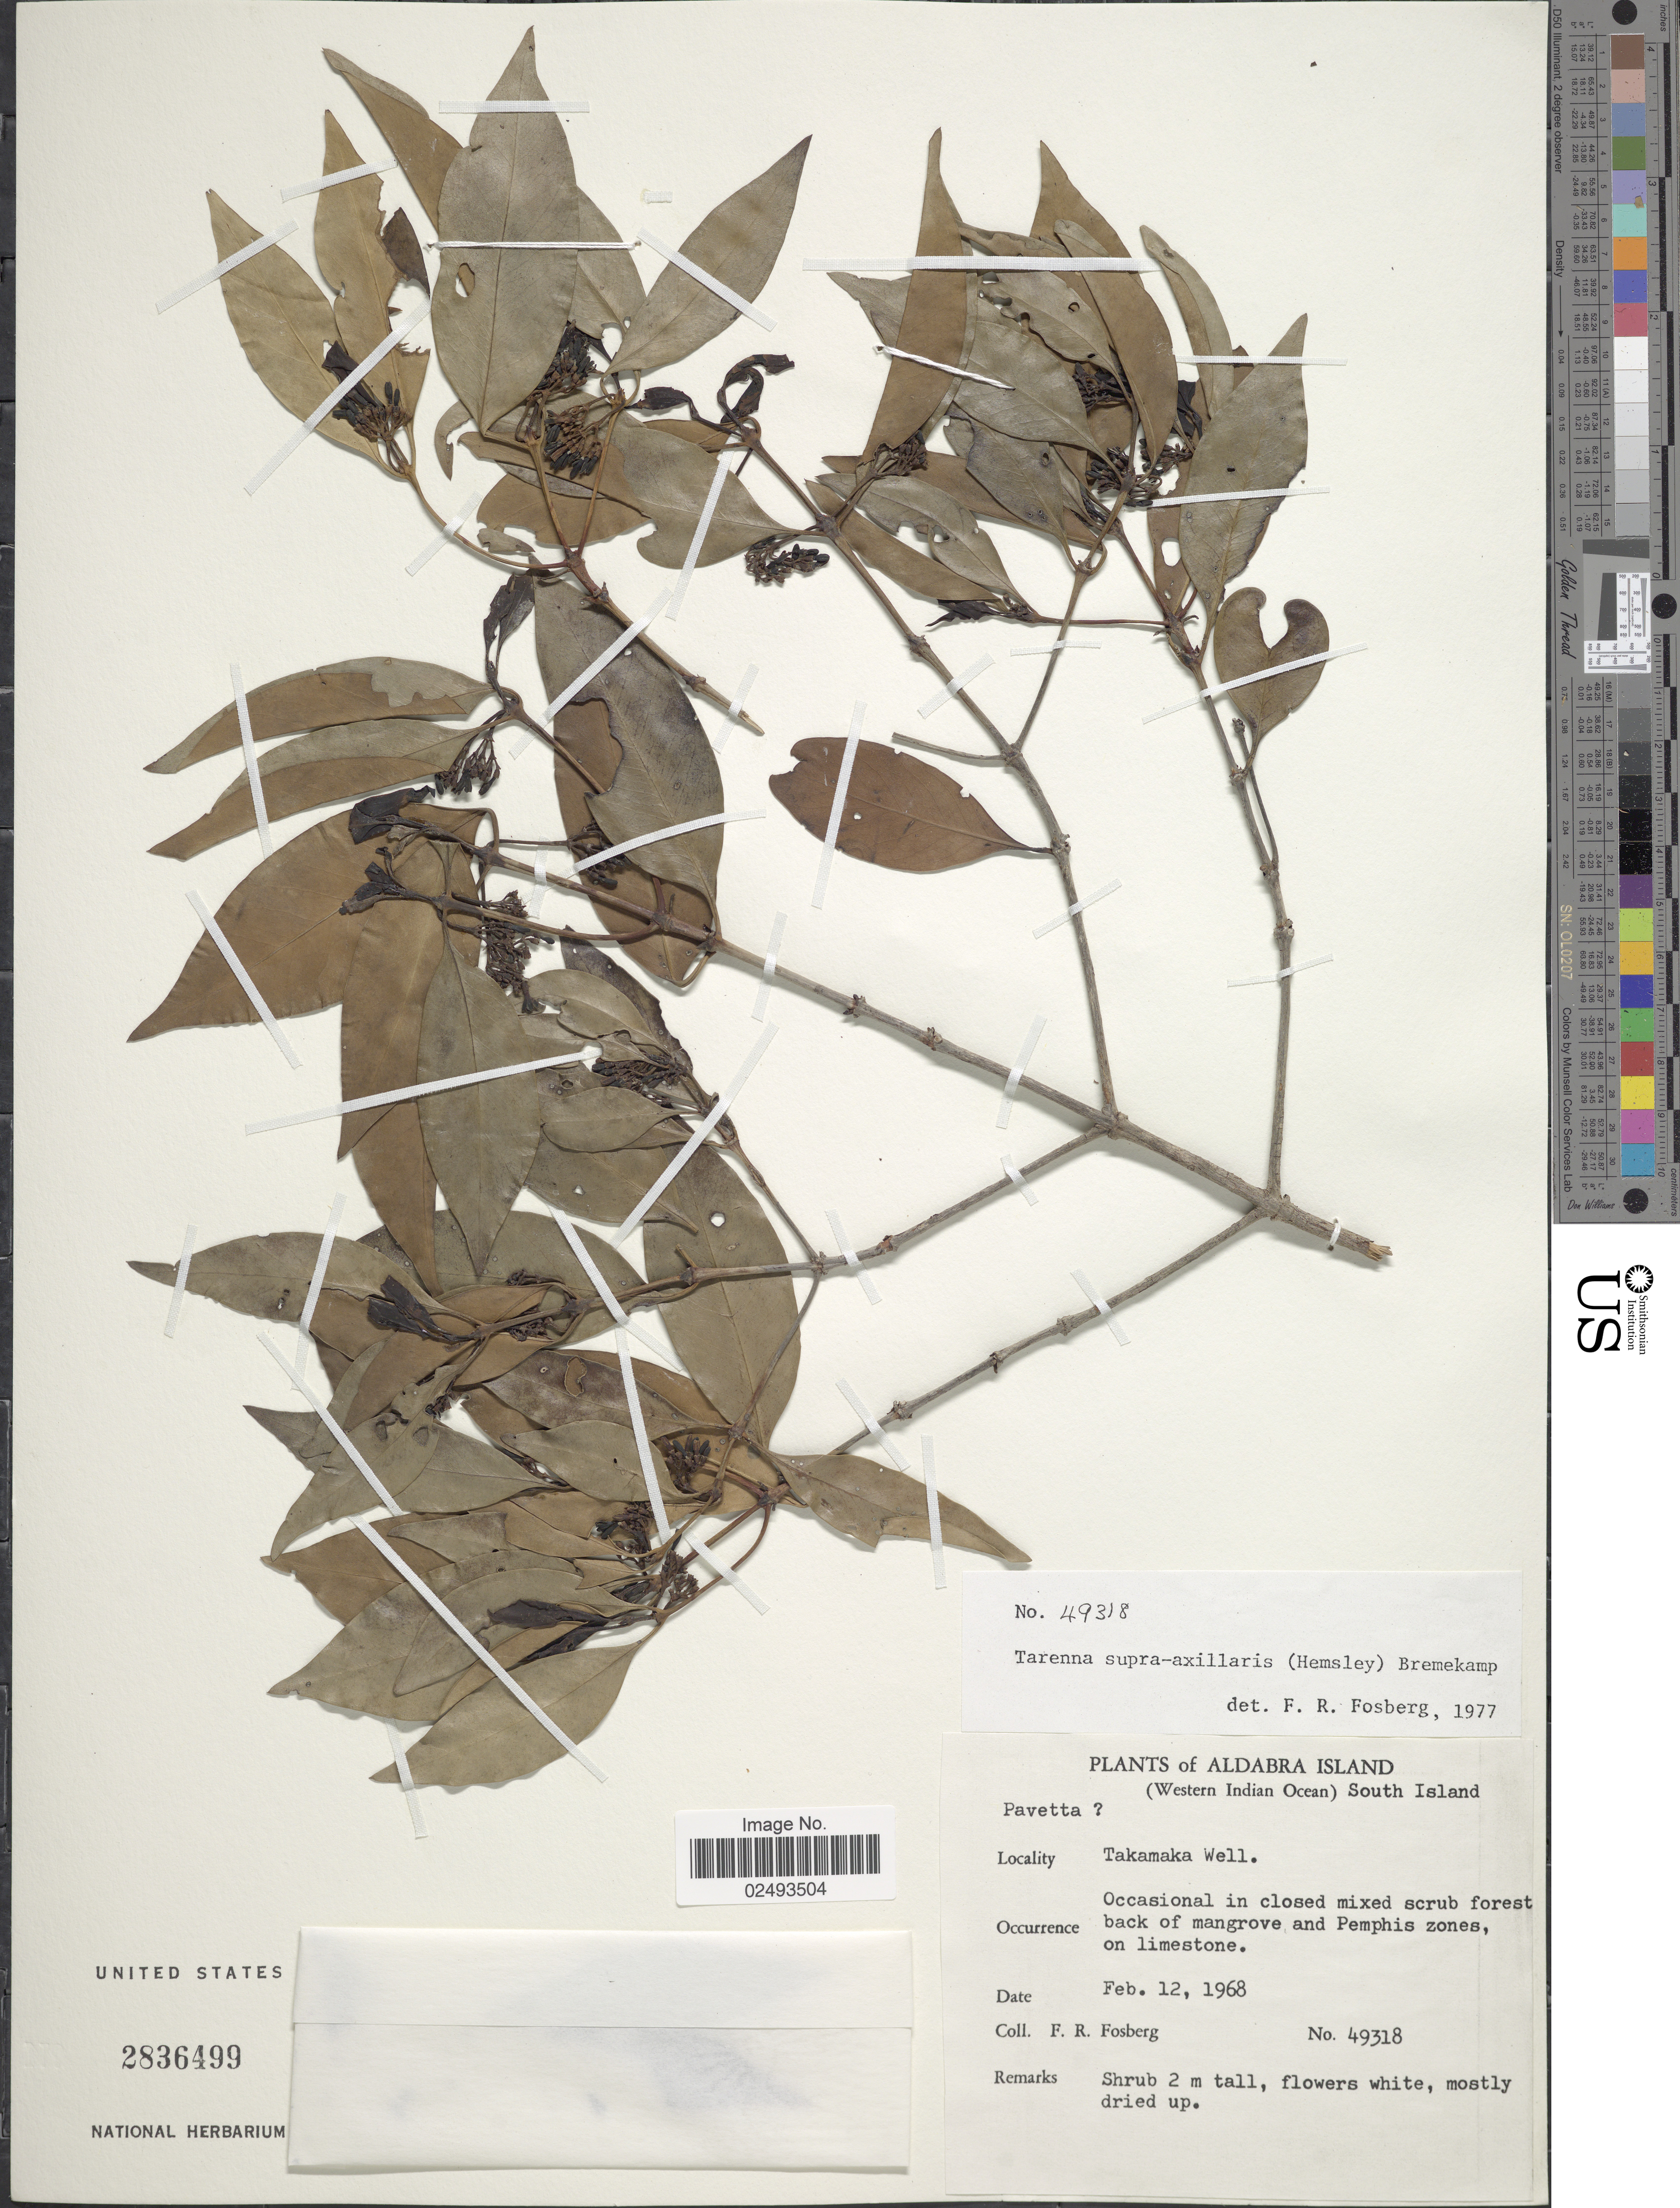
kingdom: Plantae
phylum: Tracheophyta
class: Magnoliopsida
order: Gentianales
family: Rubiaceae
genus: Tarenna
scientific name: Tarenna supra-axillaris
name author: (Hemsl.) Bremek.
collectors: F. R. Fosberg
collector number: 49318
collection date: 1968-02-12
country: Seychelles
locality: Aldabra Island (Western Indian Ocean) South Island, Takamaka Well, on limestone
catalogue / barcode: US 2836499